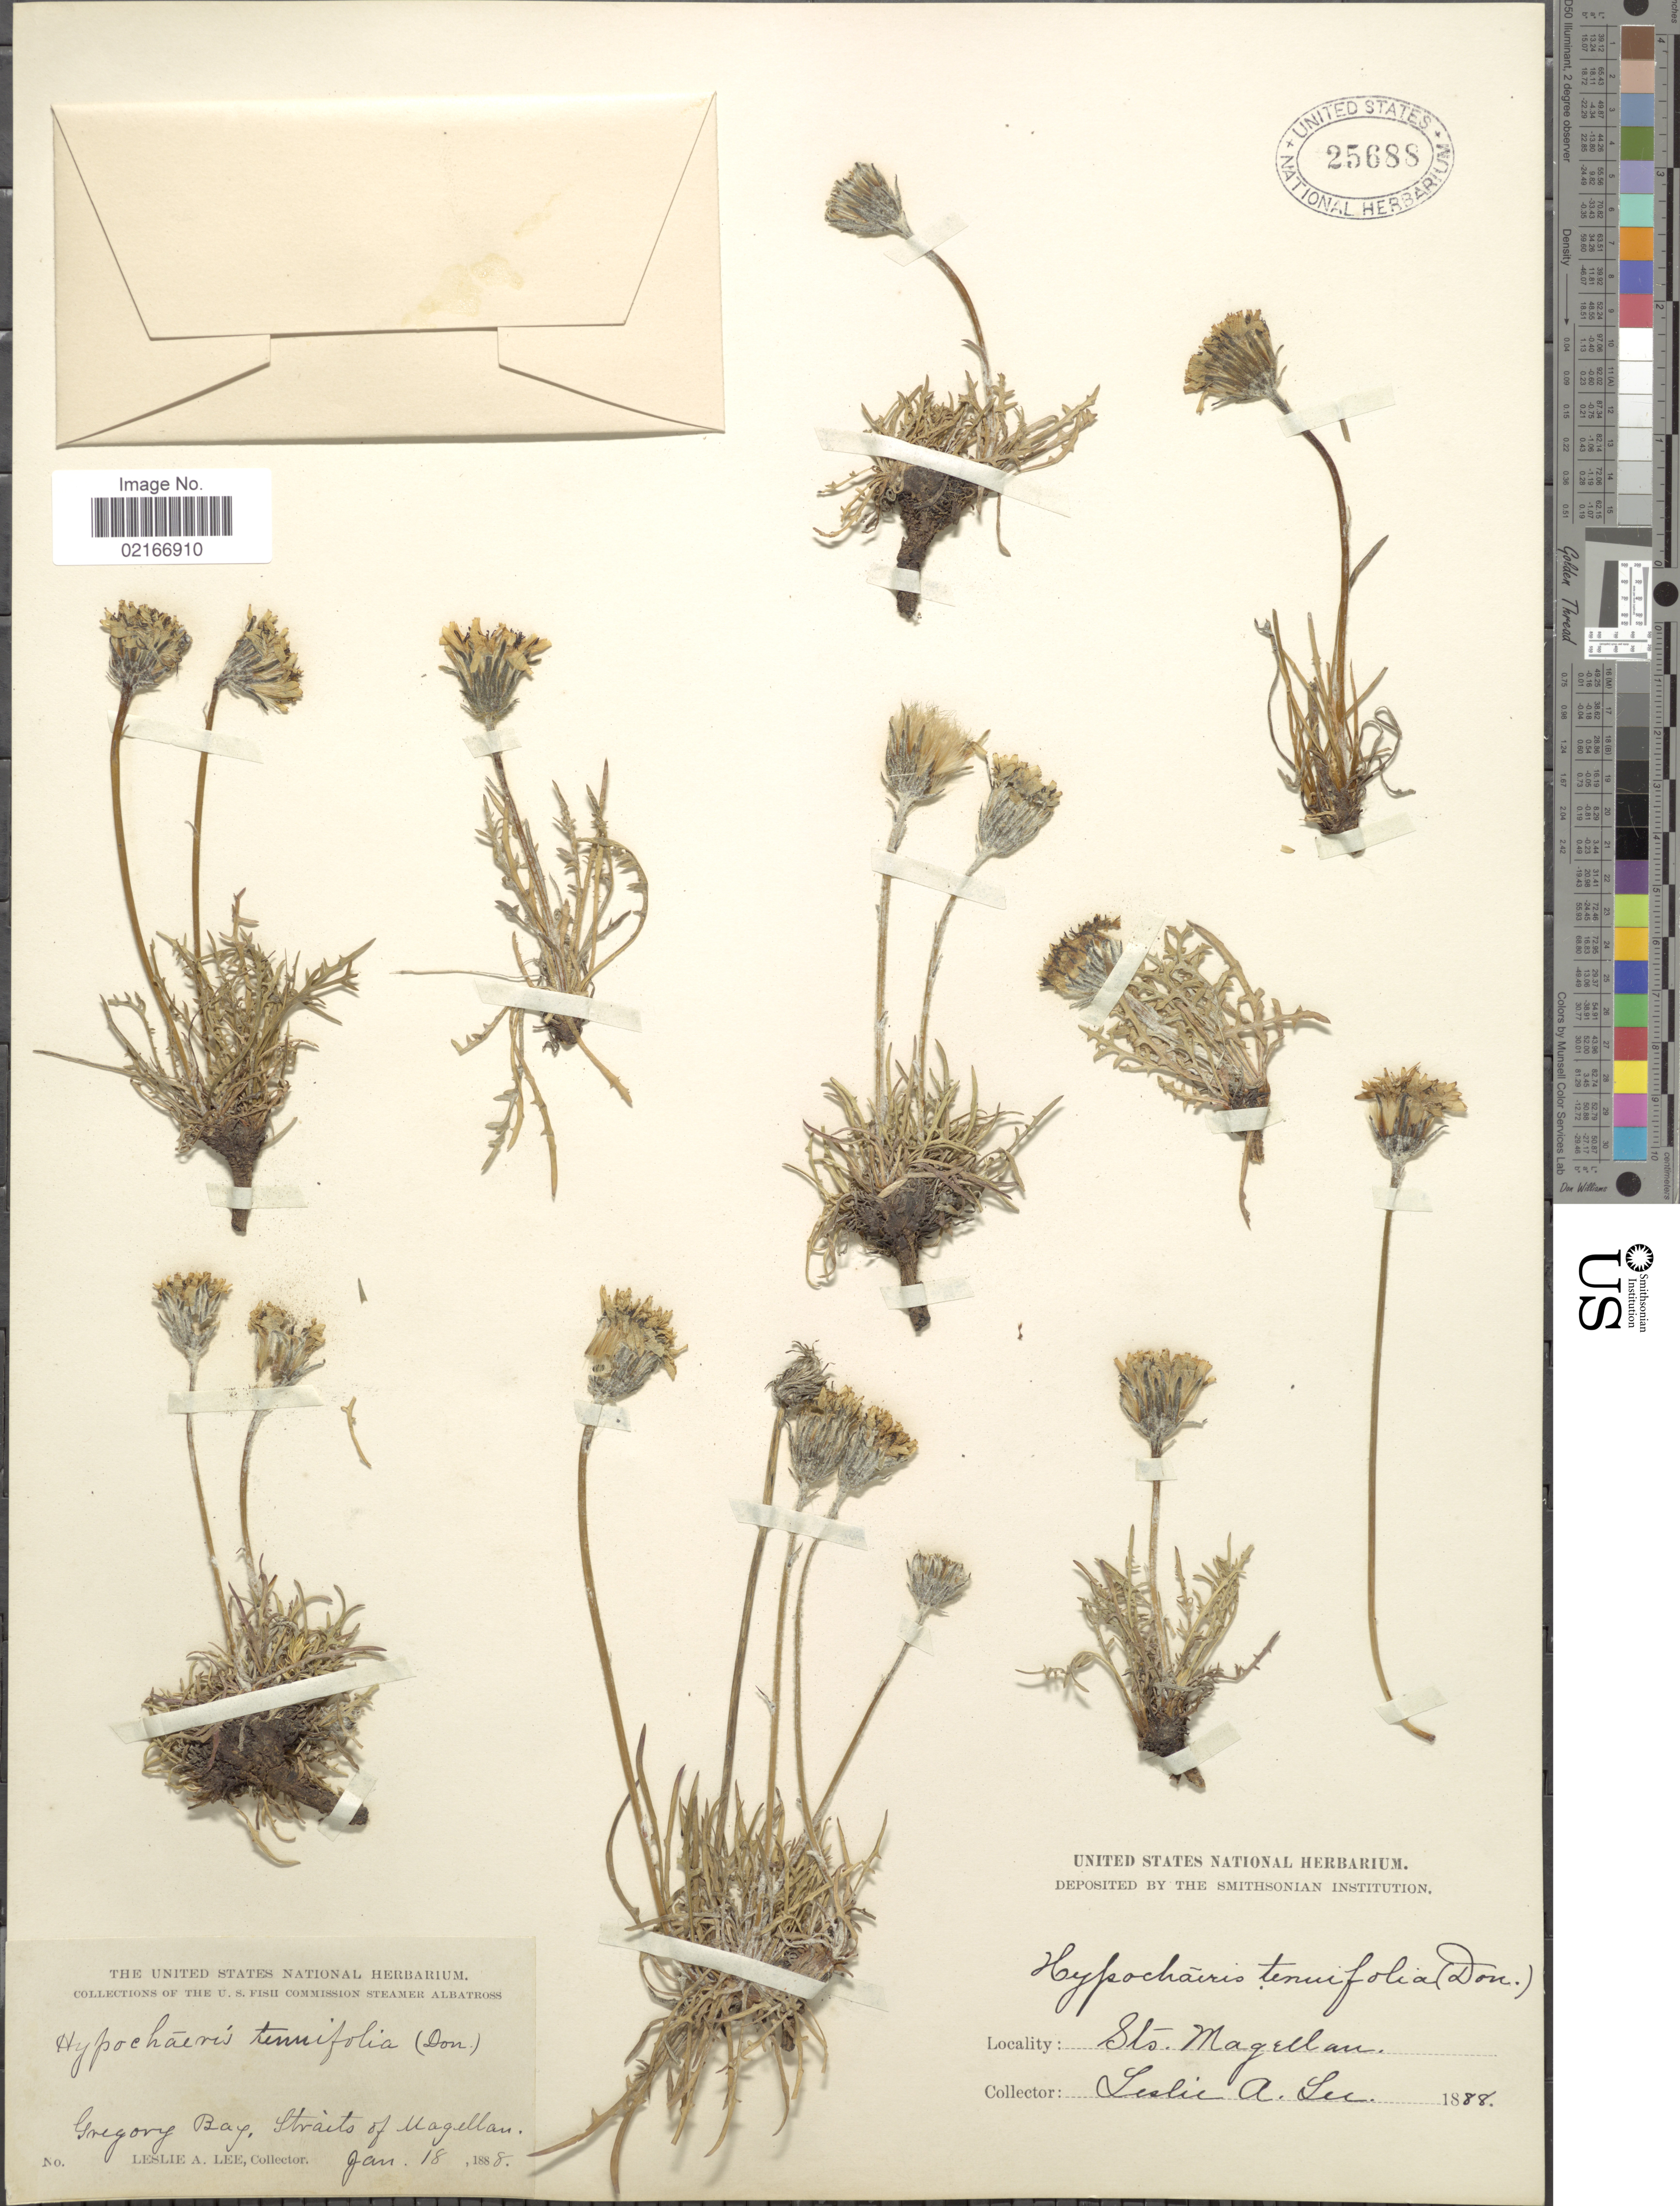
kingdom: Plantae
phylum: Tracheophyta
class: Magnoliopsida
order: Asterales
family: Asteraceae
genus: Hypochaeris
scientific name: Hypochaeris tenuiflora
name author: (Boiss.) Boiss.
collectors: L. Lee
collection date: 1888-01-18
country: Chile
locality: Gregory Bay, Straits of Magellan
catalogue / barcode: US 25688